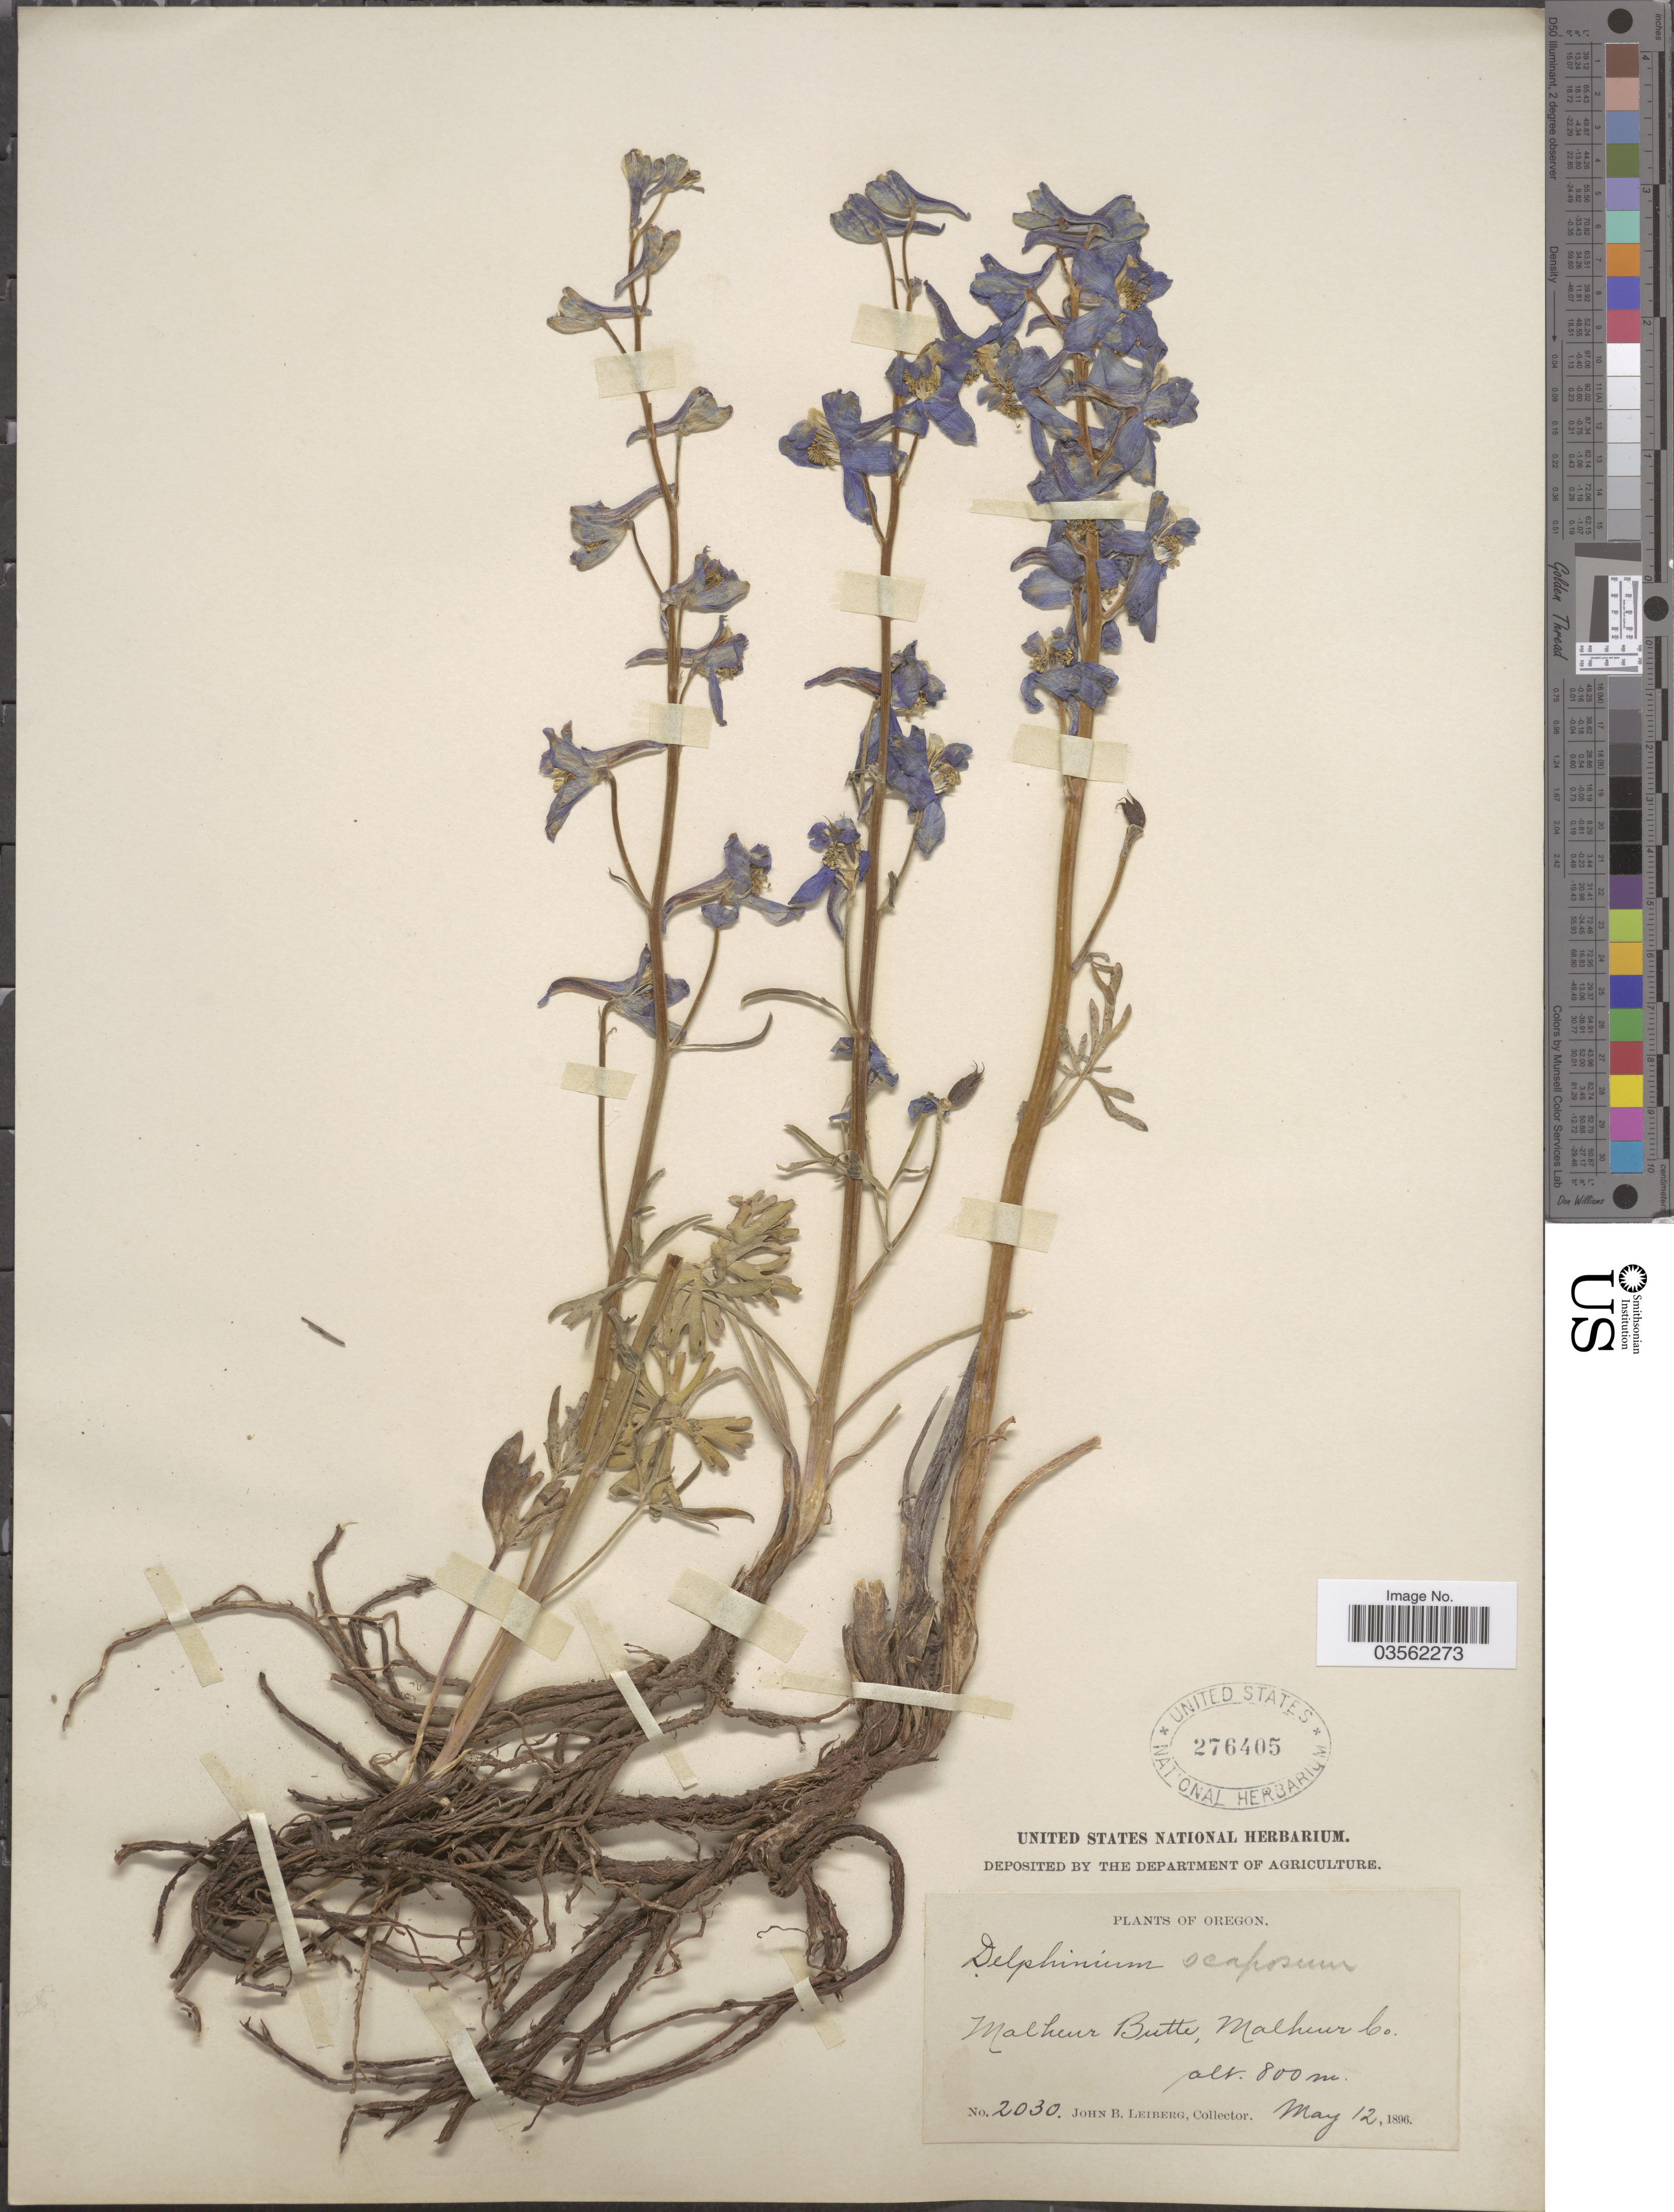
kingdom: Plantae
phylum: Tracheophyta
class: Magnoliopsida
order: Ranunculales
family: Ranunculaceae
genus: Delphinium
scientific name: Delphinium andersonii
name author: A. Gray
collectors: J. B. Leiberg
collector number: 2030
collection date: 1896-05-12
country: United States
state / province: Oregon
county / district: Malheur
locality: Malheur Butte, Malheur Co.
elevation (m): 800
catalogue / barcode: US 276405